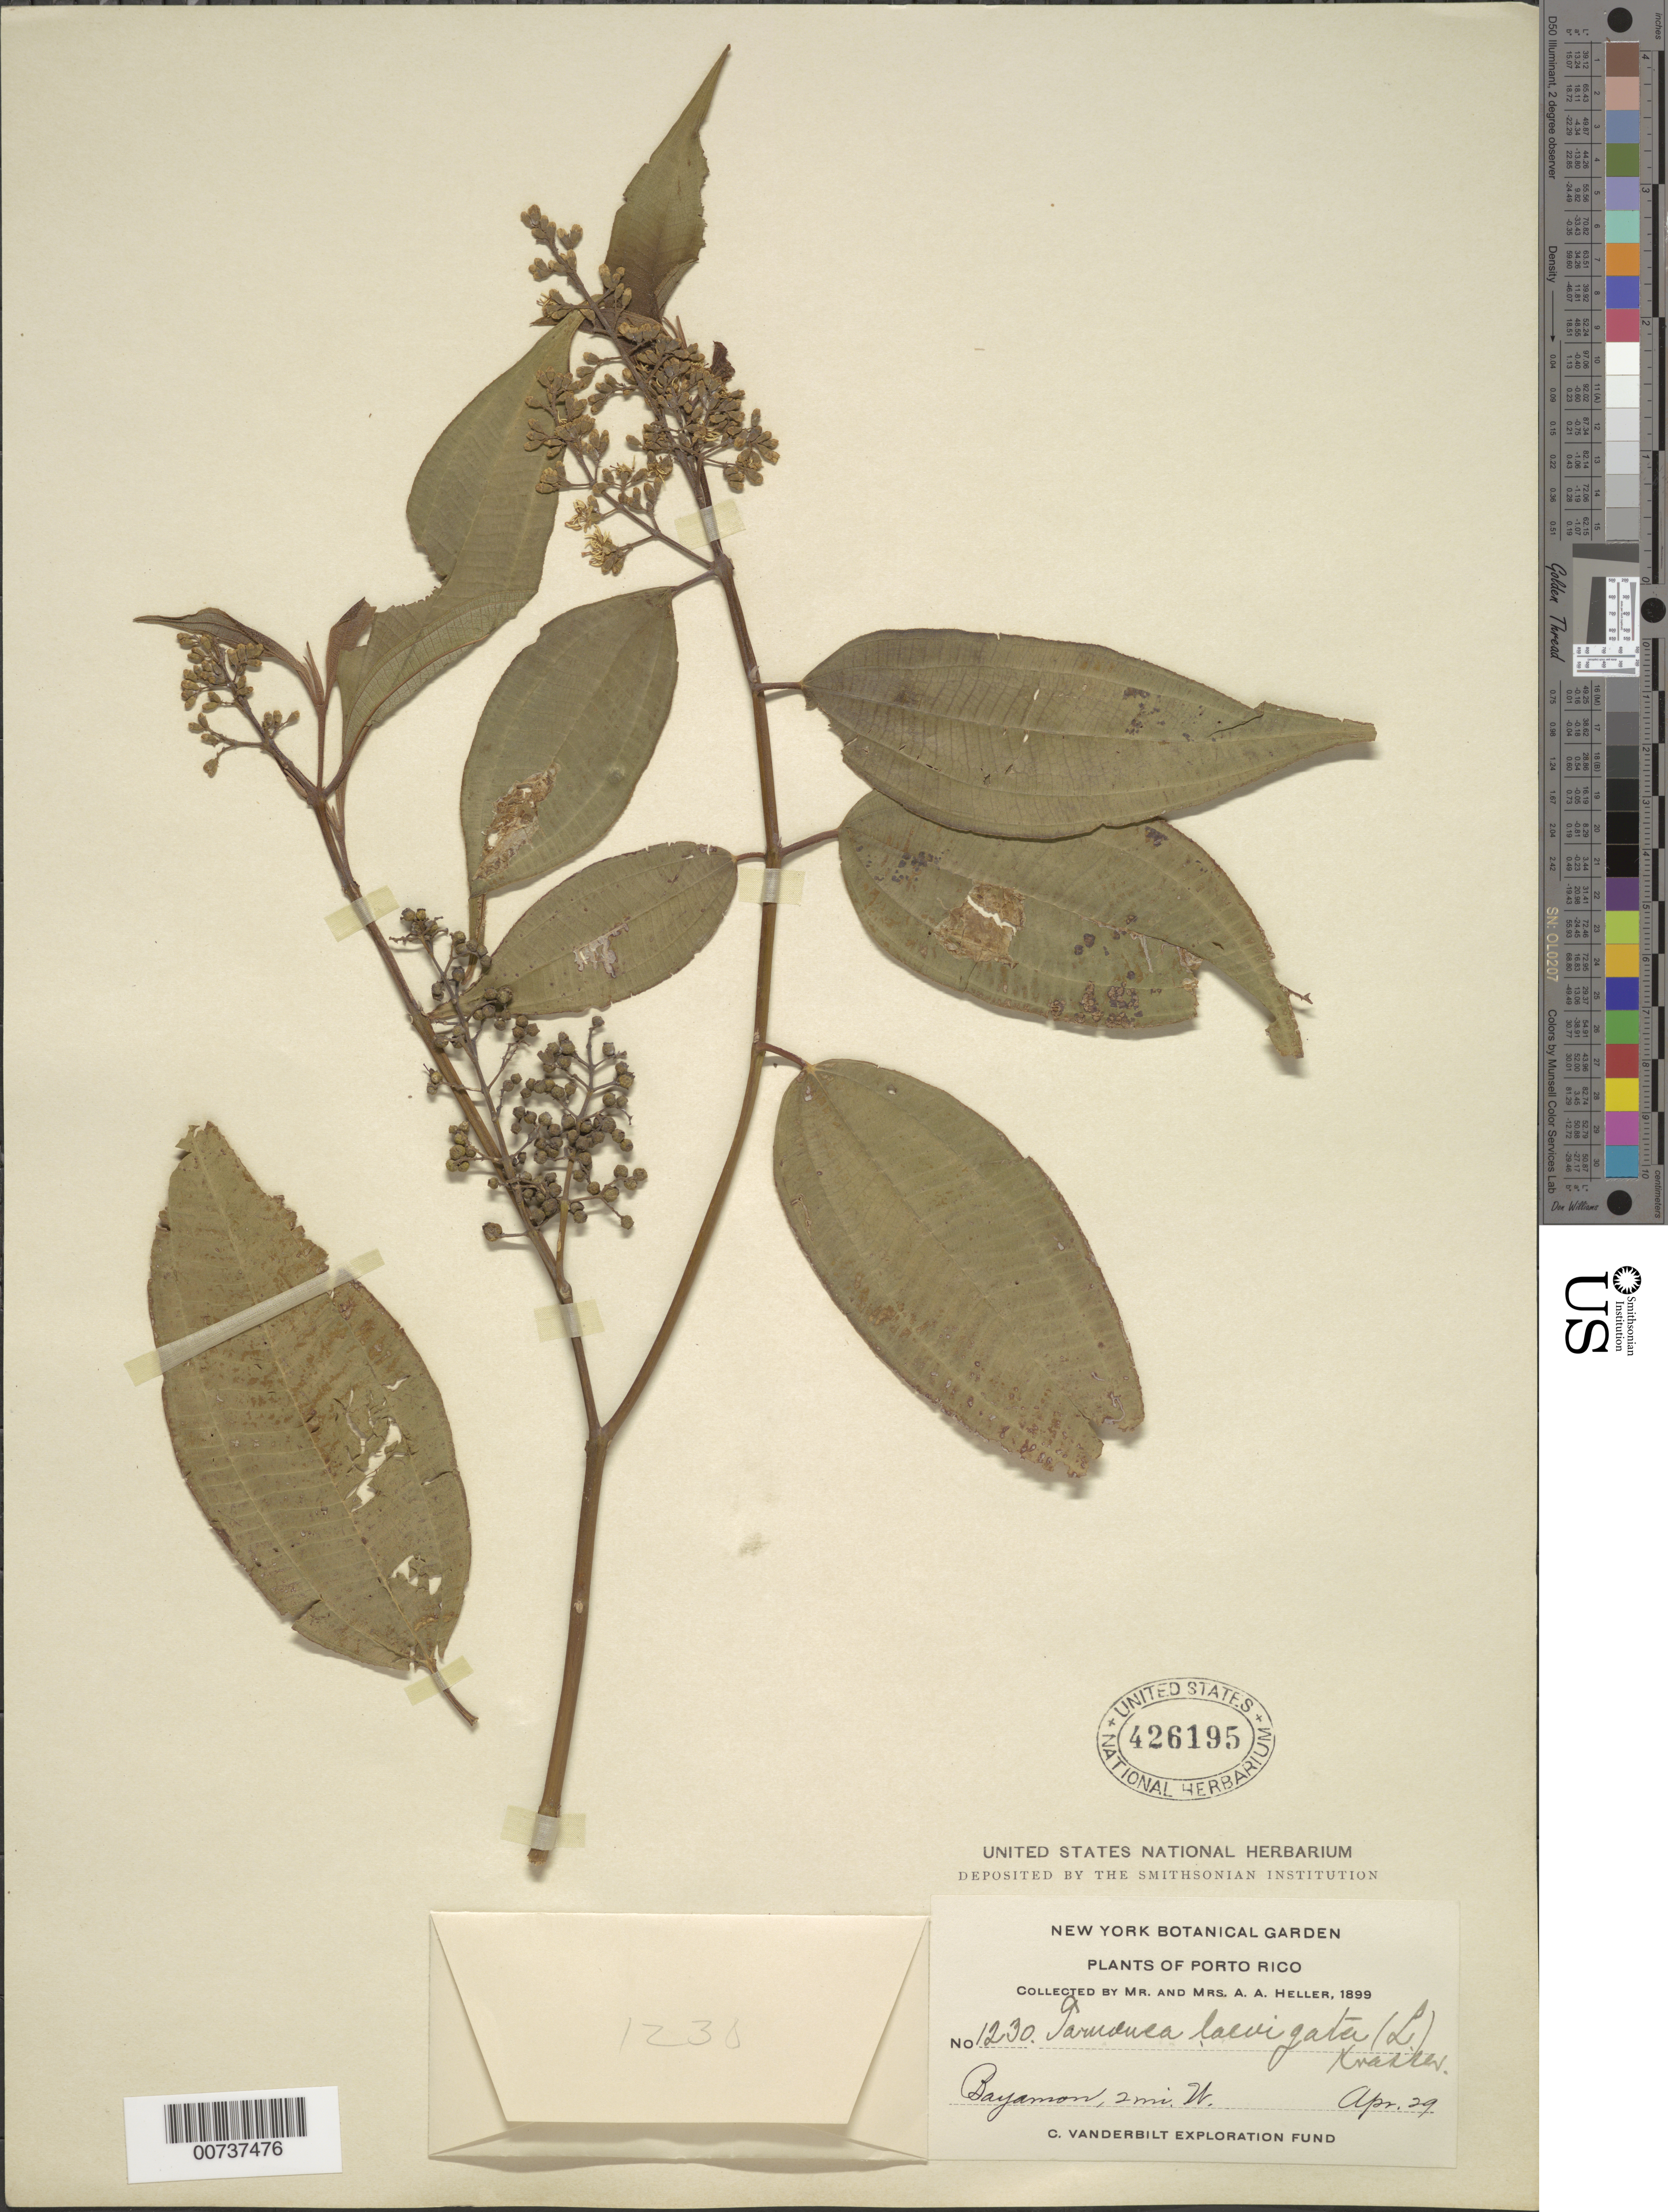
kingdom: Plantae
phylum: Tracheophyta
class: Magnoliopsida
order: Myrtales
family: Melastomataceae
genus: Miconia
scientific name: Miconia laevigata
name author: (L.) D. Don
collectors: A. A. Heller & E. G. Heller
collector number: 1230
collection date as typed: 29 Apr 1899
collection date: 1899-04-29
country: Puerto Rico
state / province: Bayamón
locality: Bayamón, 2 miles West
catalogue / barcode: US 426195